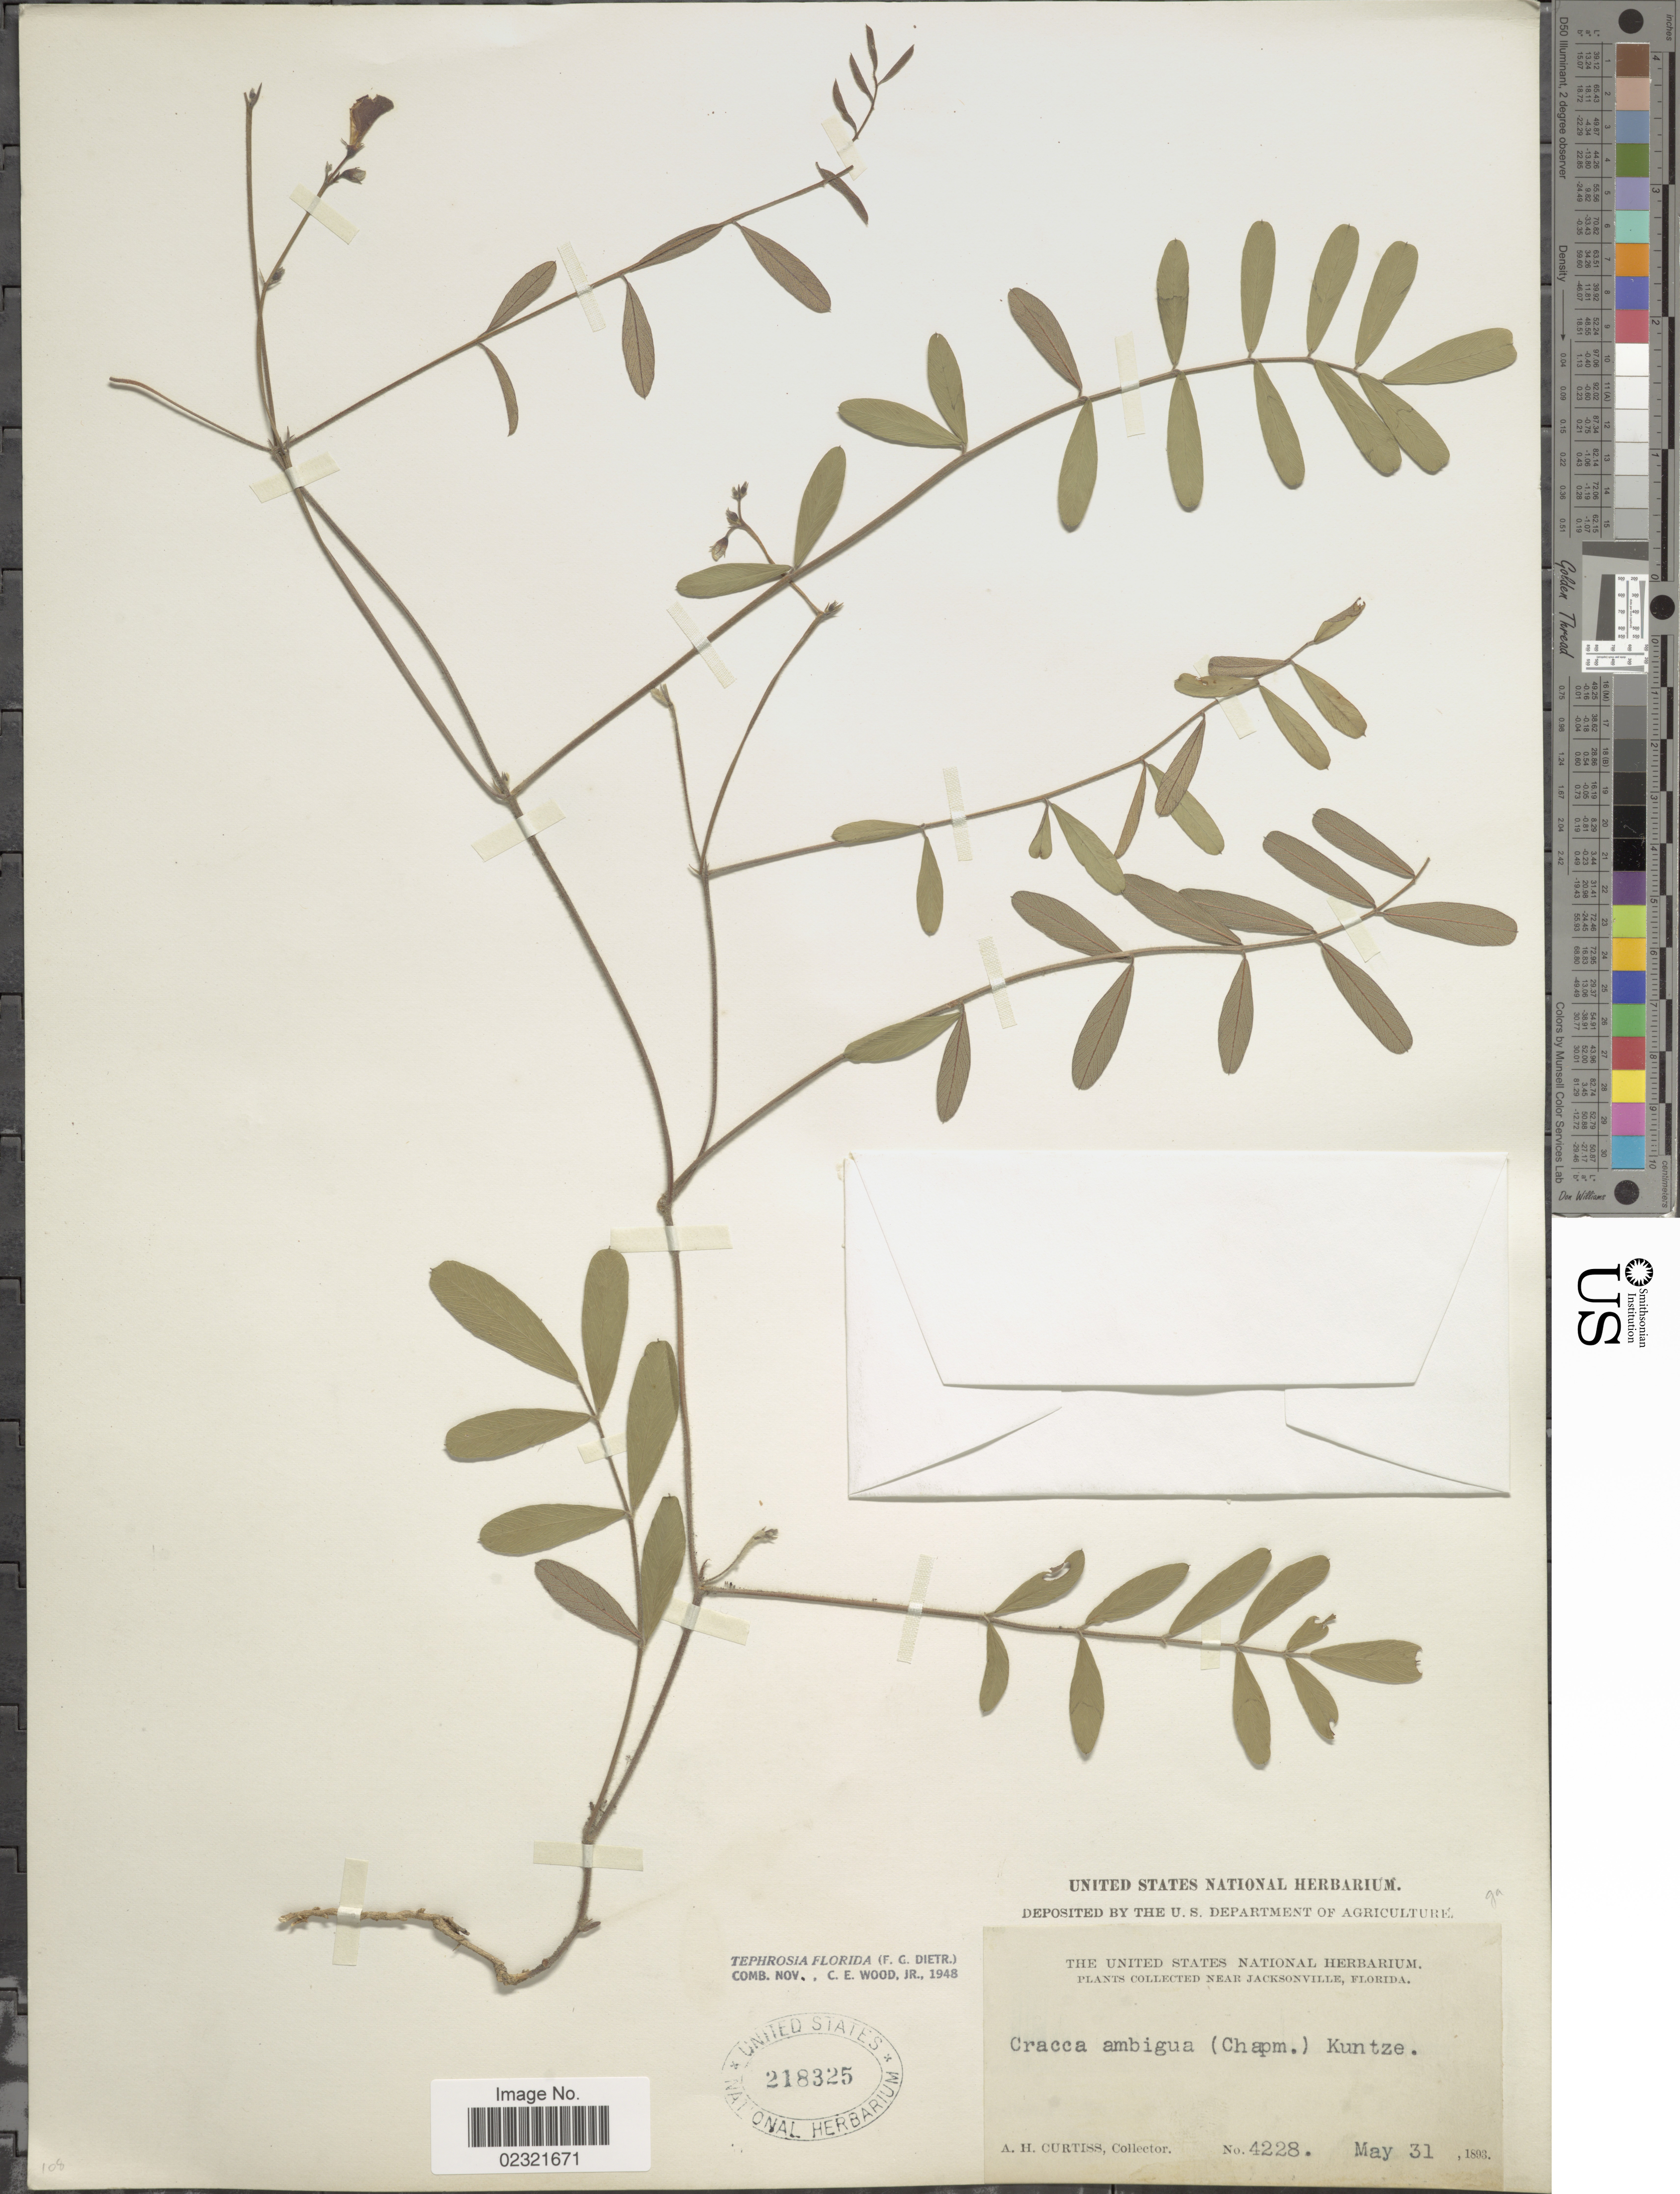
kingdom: Plantae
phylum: Tracheophyta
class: Magnoliopsida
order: Fabales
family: Fabaceae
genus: Tephrosia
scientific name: Tephrosia florida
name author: (Dietr.) C.E. Wood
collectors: A. H. Curtiss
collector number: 4228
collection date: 1893-05-31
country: United States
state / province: Florida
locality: Near Jacksonville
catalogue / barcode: US 218325